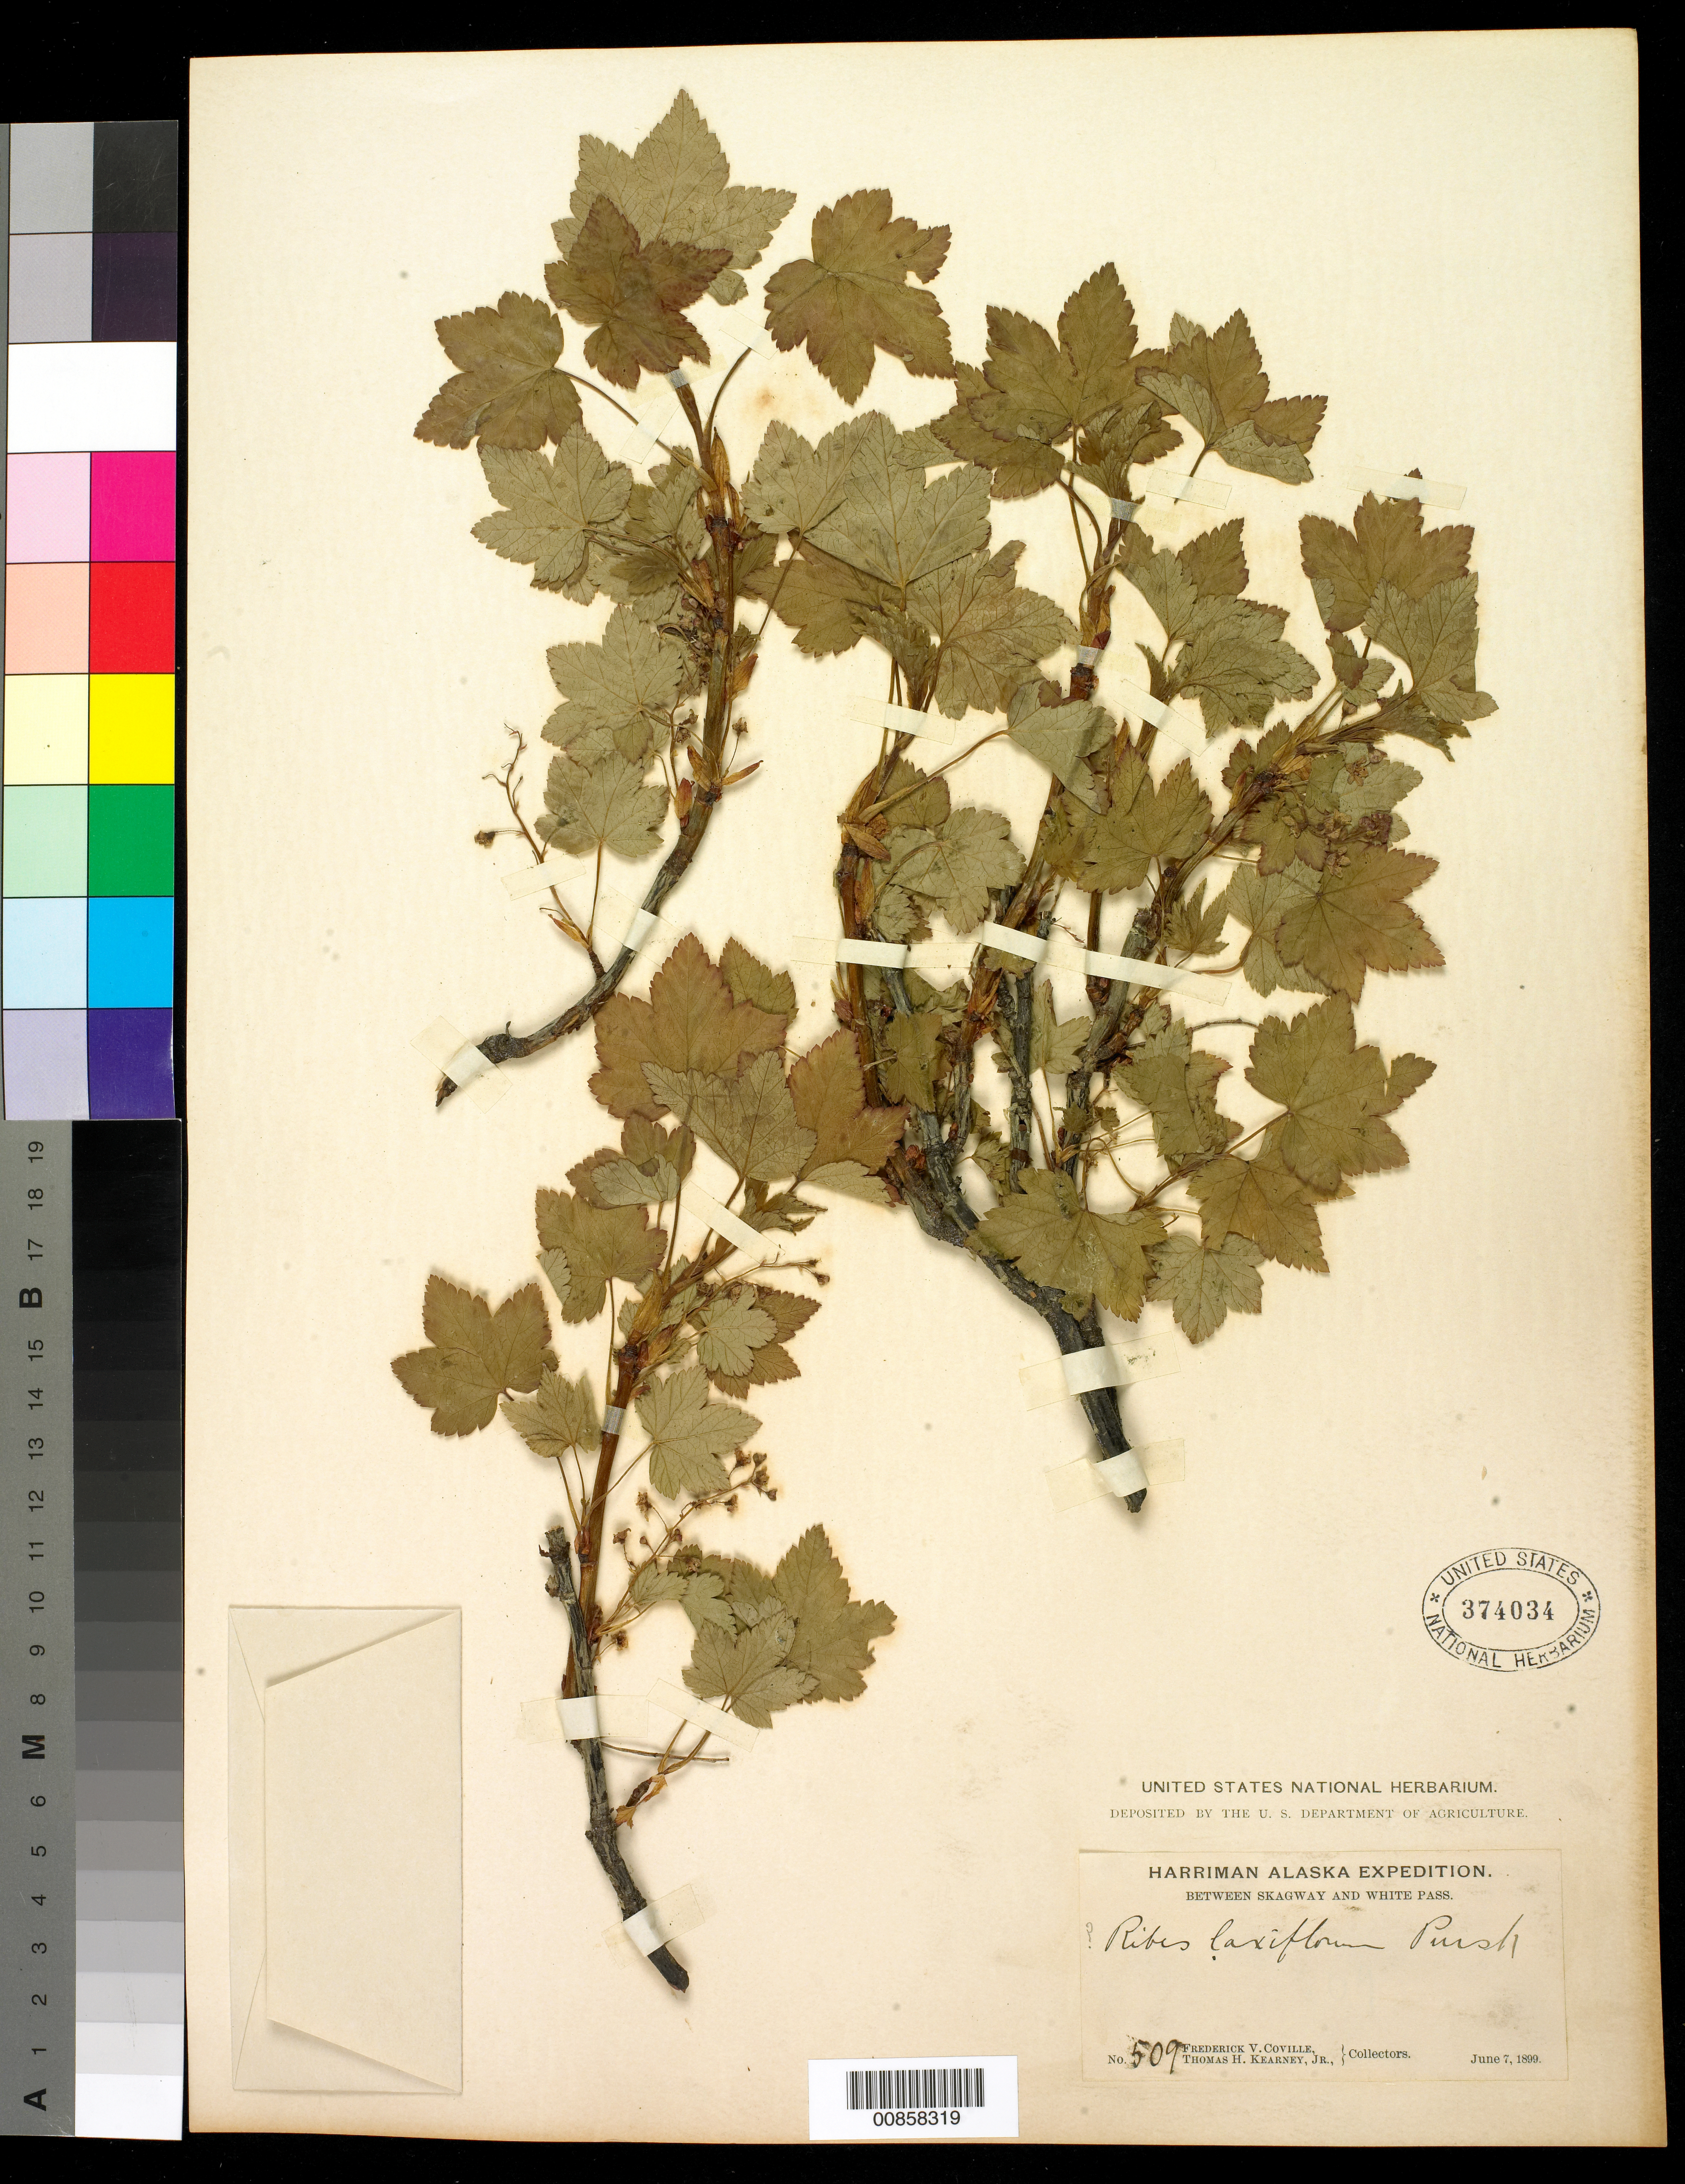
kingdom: Plantae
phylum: Tracheophyta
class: Magnoliopsida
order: Saxifragales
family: Grossulariaceae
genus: Ribes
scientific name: Ribes laxiflorum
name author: Pursh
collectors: F. V. Coville & T. H. Kearney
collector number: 509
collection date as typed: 07 Jun 1899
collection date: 1899-06-07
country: United States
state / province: Alaska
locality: Between Skagway and White Pass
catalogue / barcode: US 374034